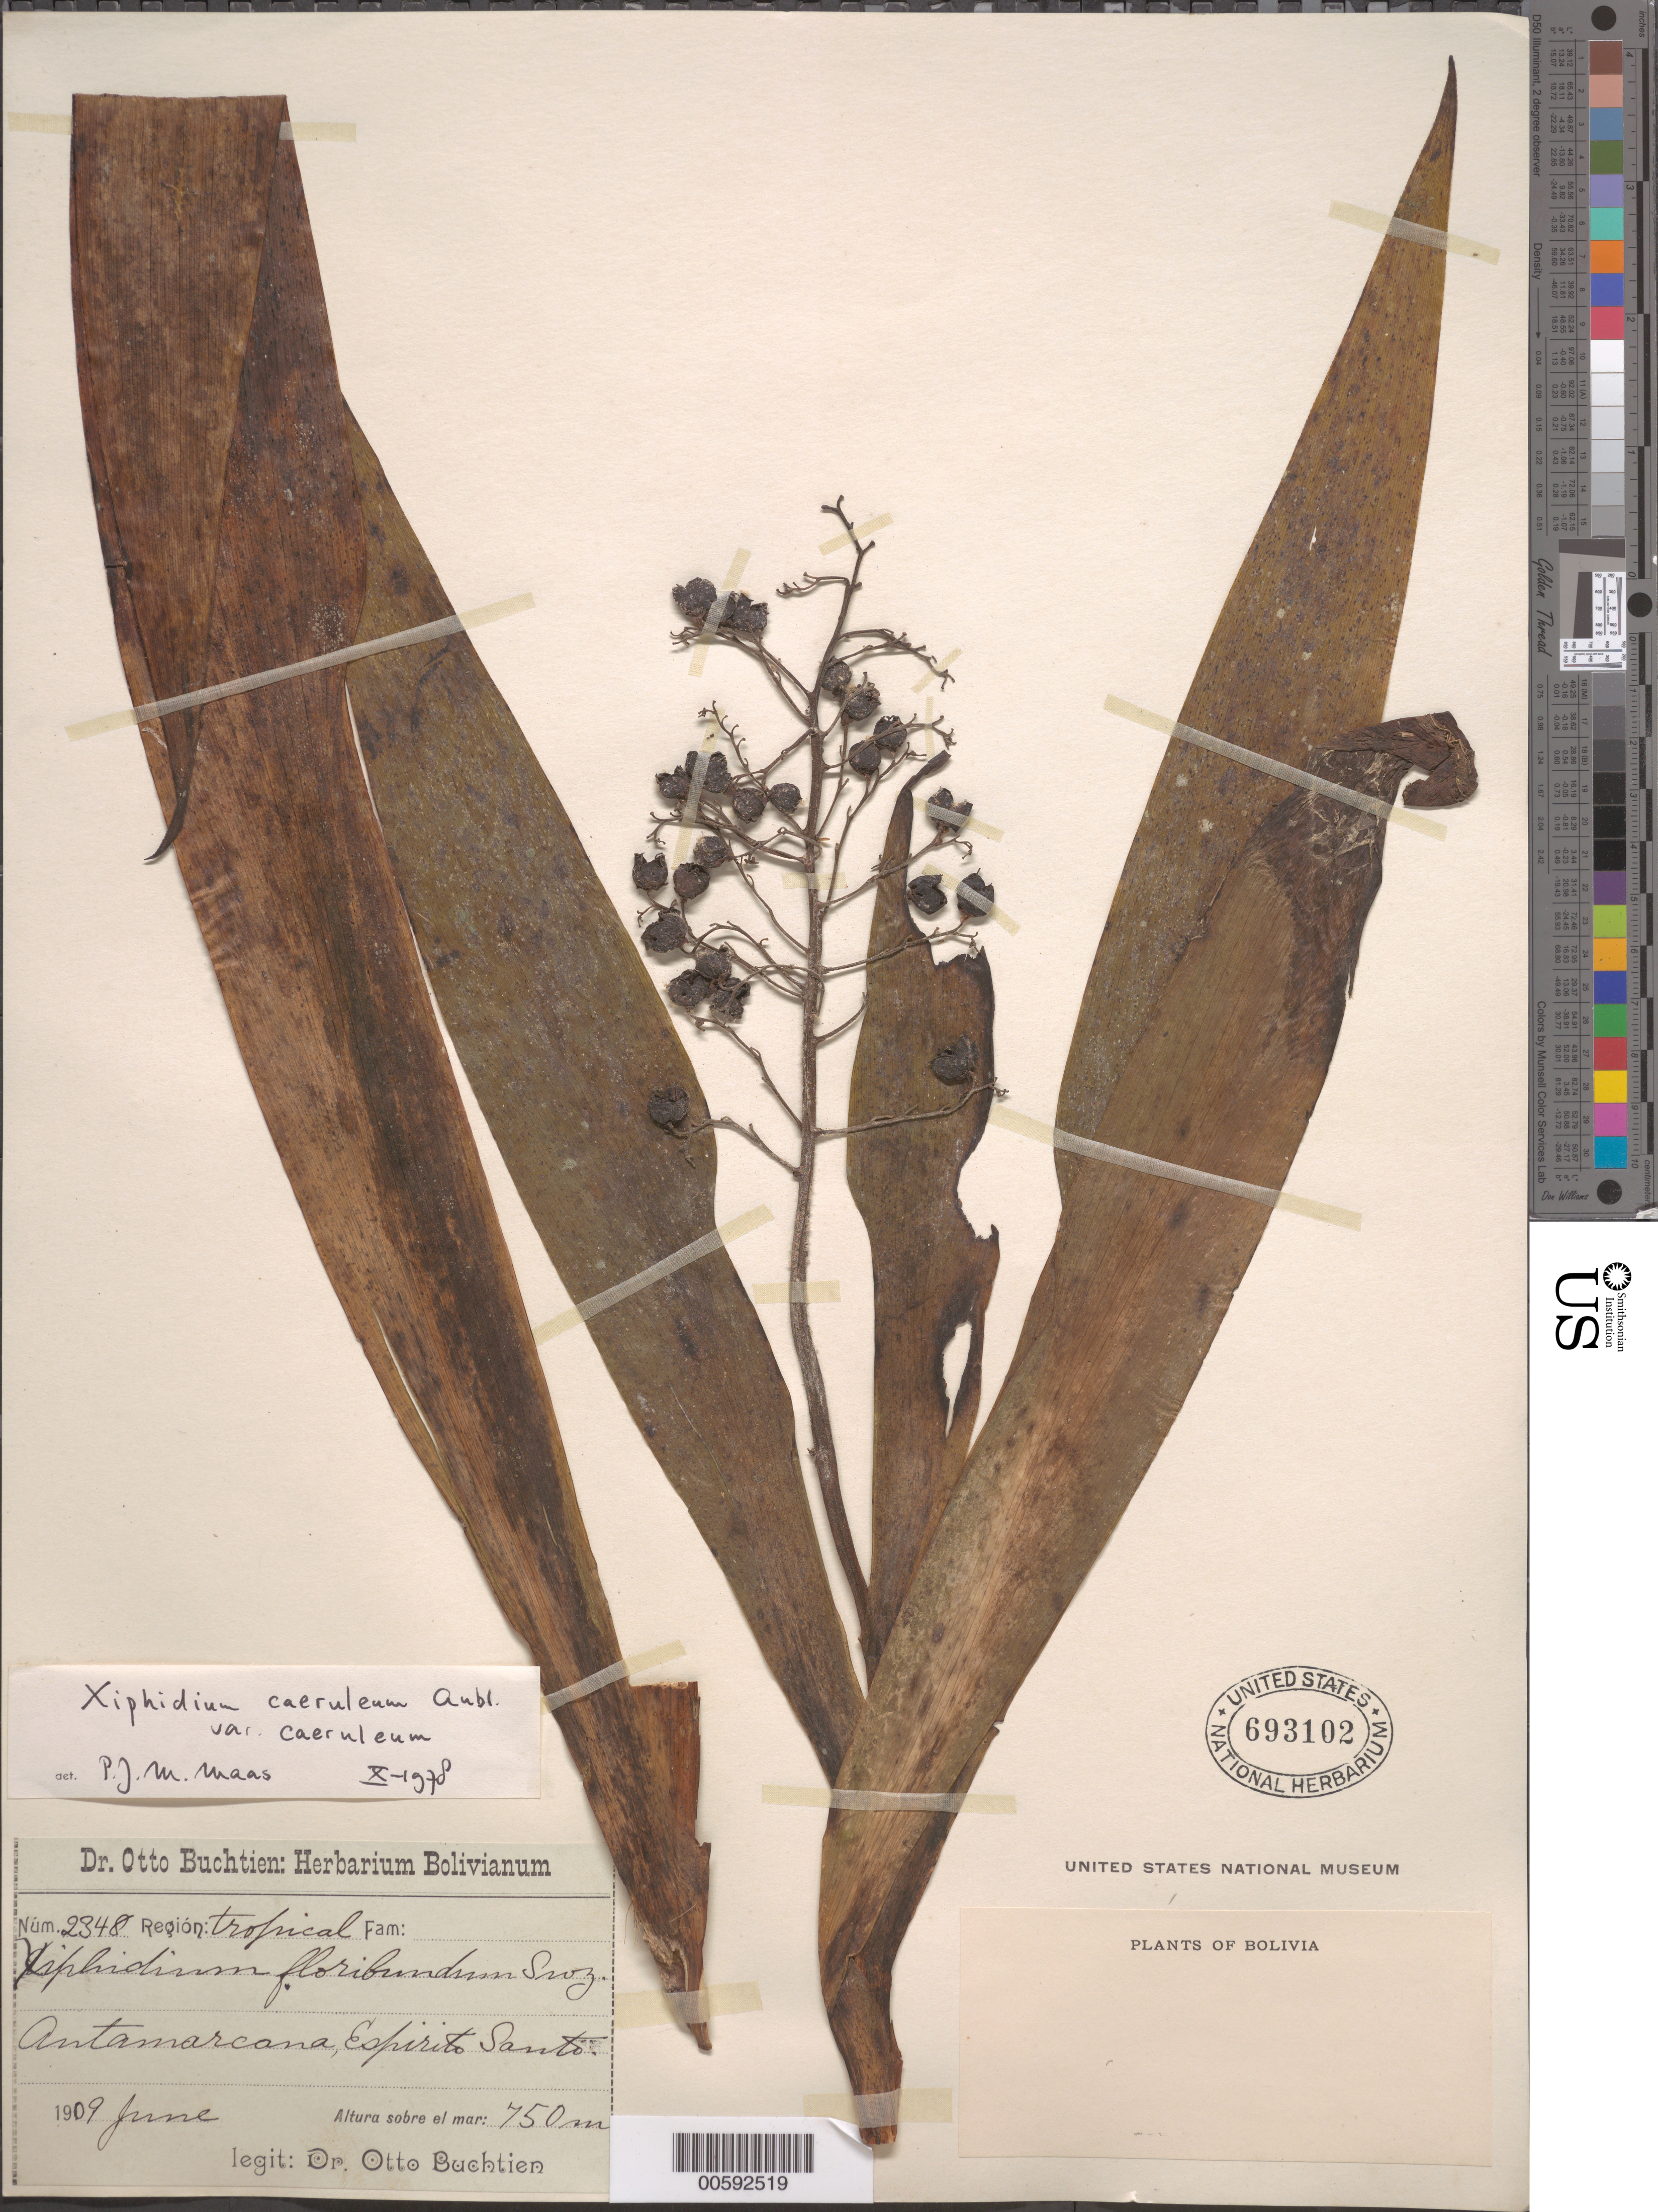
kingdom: Plantae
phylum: Tracheophyta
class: Liliopsida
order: Commelinales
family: Haemodoraceae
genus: Xiphidium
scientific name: Xiphidium caeruleum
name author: Aubl.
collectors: O. Buchtien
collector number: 2348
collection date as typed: Jun 1909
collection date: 1909-06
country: Bolivia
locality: AntamarCana, Espirito Santo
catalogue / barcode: US 693102